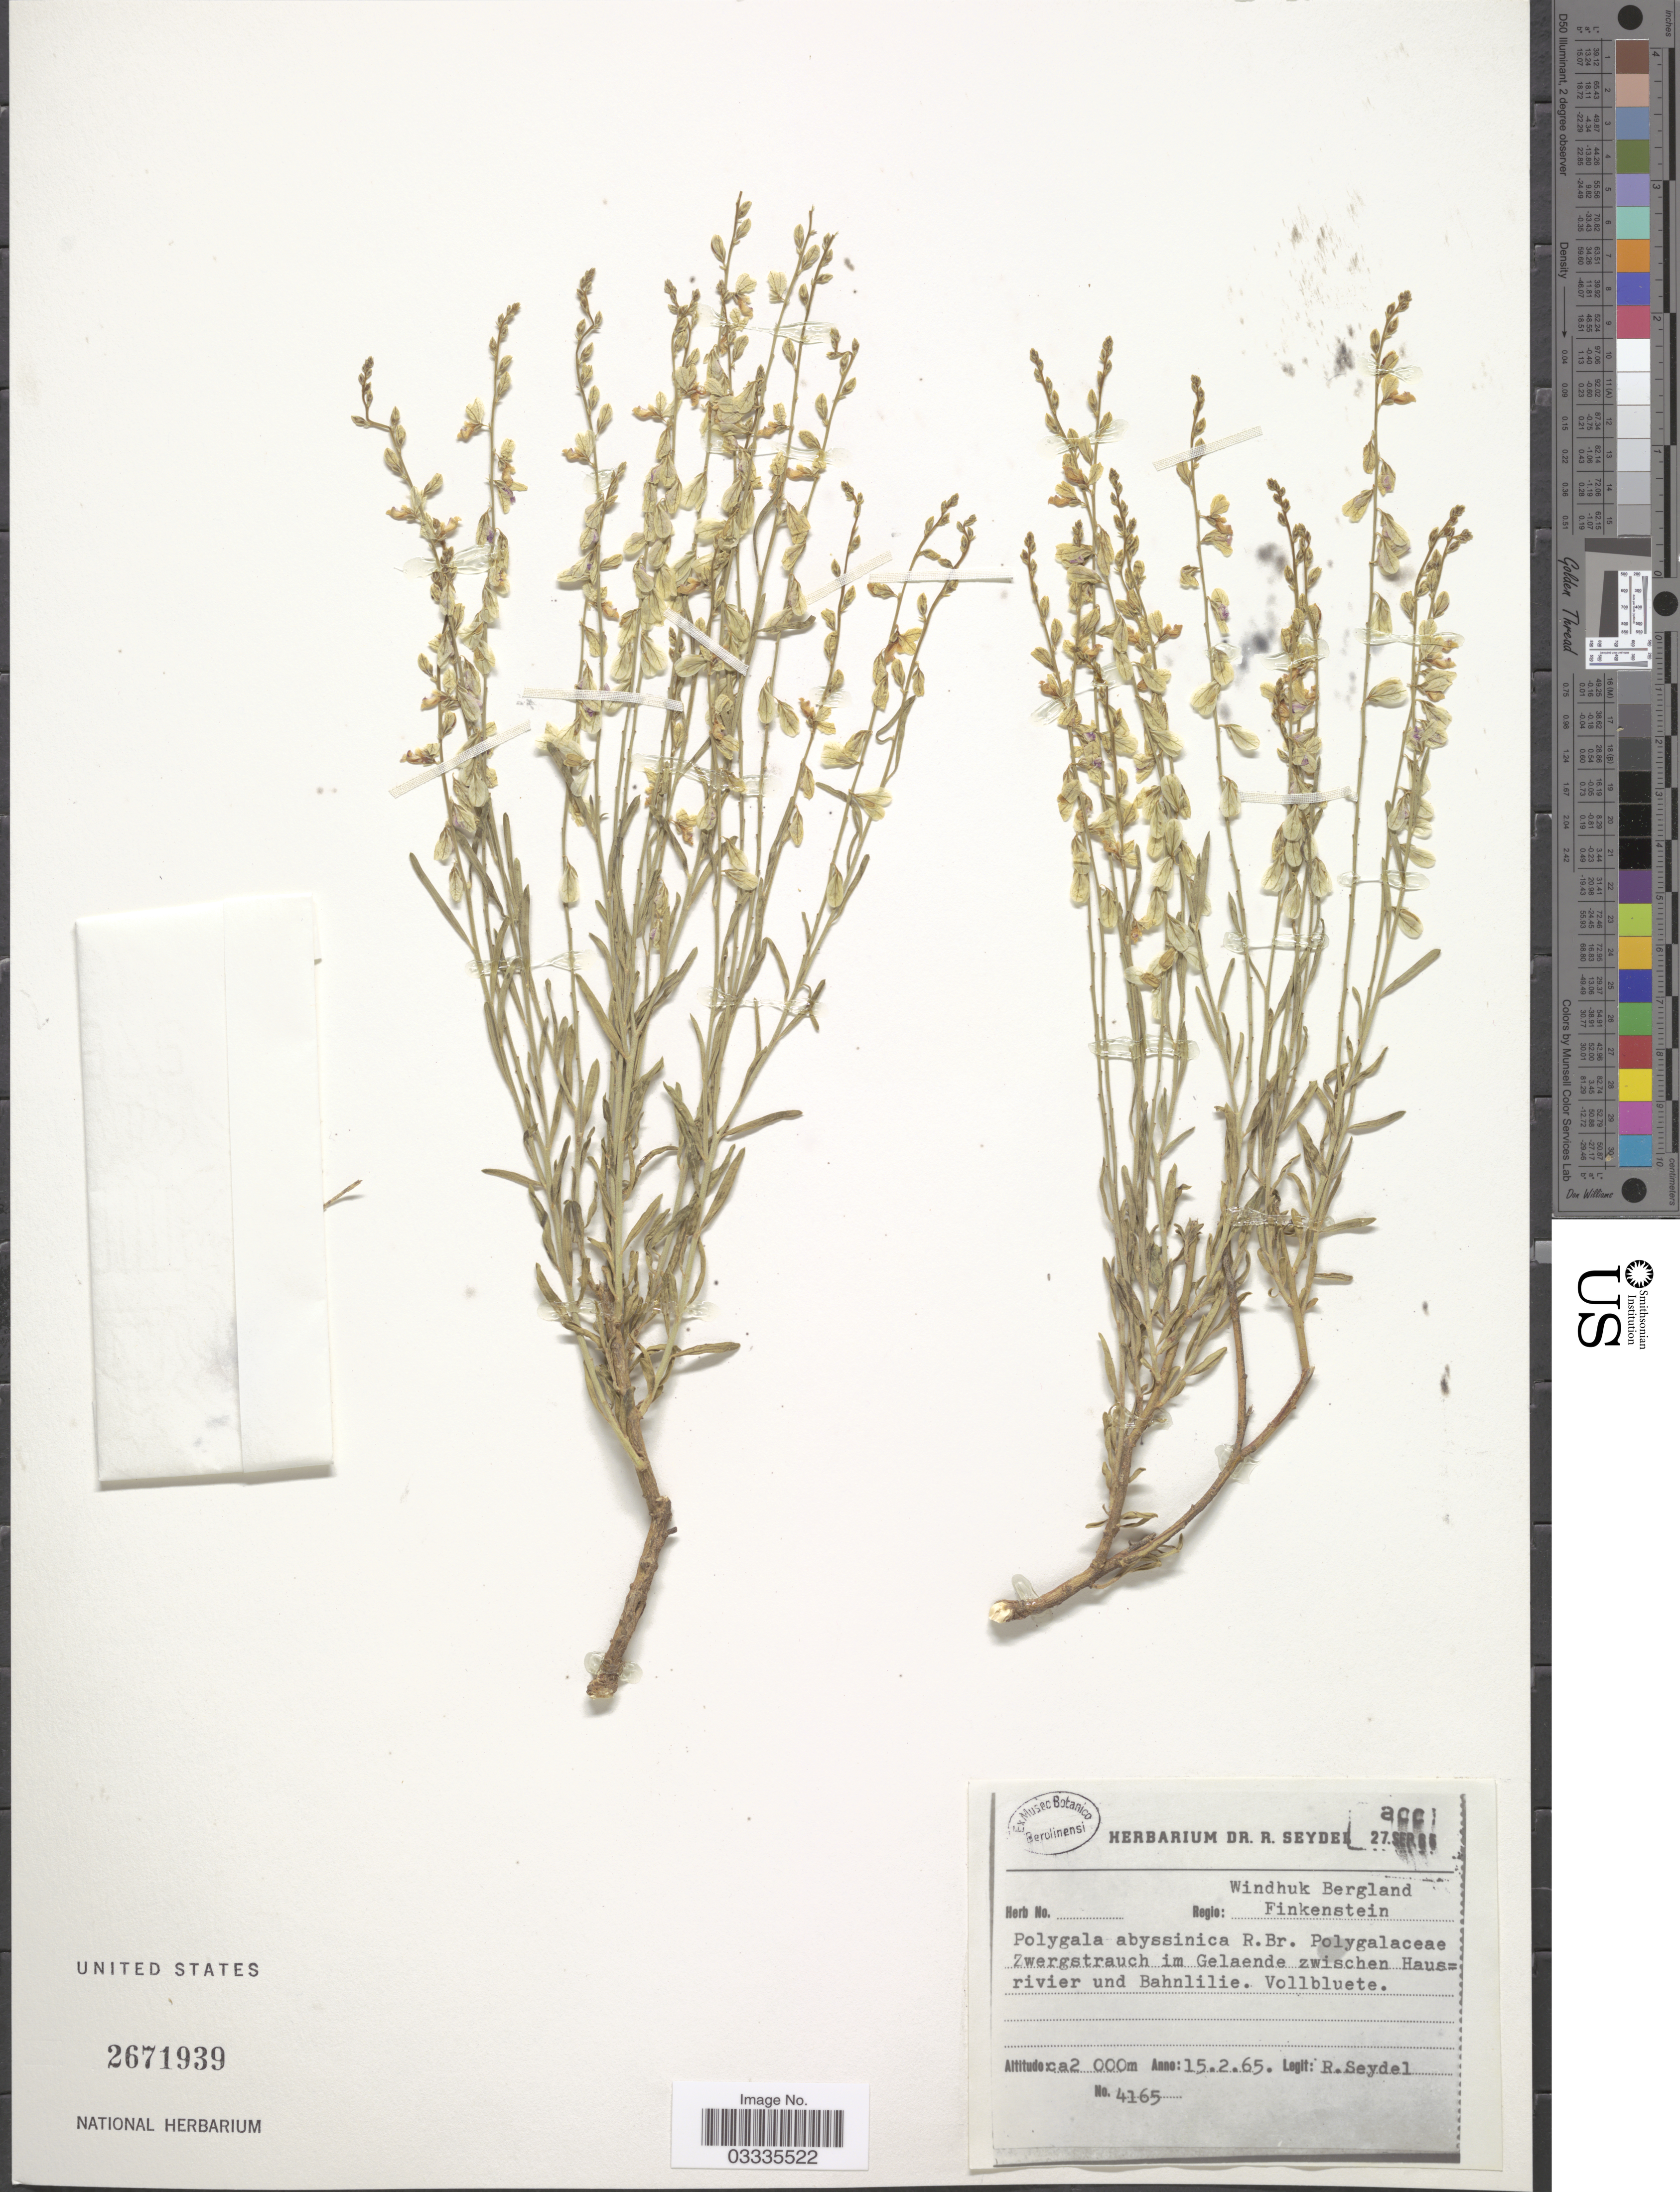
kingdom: Plantae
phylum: Tracheophyta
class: Magnoliopsida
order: Fabales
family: Polygalaceae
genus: Polygala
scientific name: Polygala abyssinica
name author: R. Br. ex Fresen.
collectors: R. Seydel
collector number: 4165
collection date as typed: Transcribed d/m/y: 15/2/65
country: Namibia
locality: Regio: Windhuk Bergland Finkenstein. Zwegstrauch im Gelaende zwischen Haus=rivier und Bahnlilie. Vollbluete [unsure placement].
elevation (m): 2000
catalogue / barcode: US 2671939